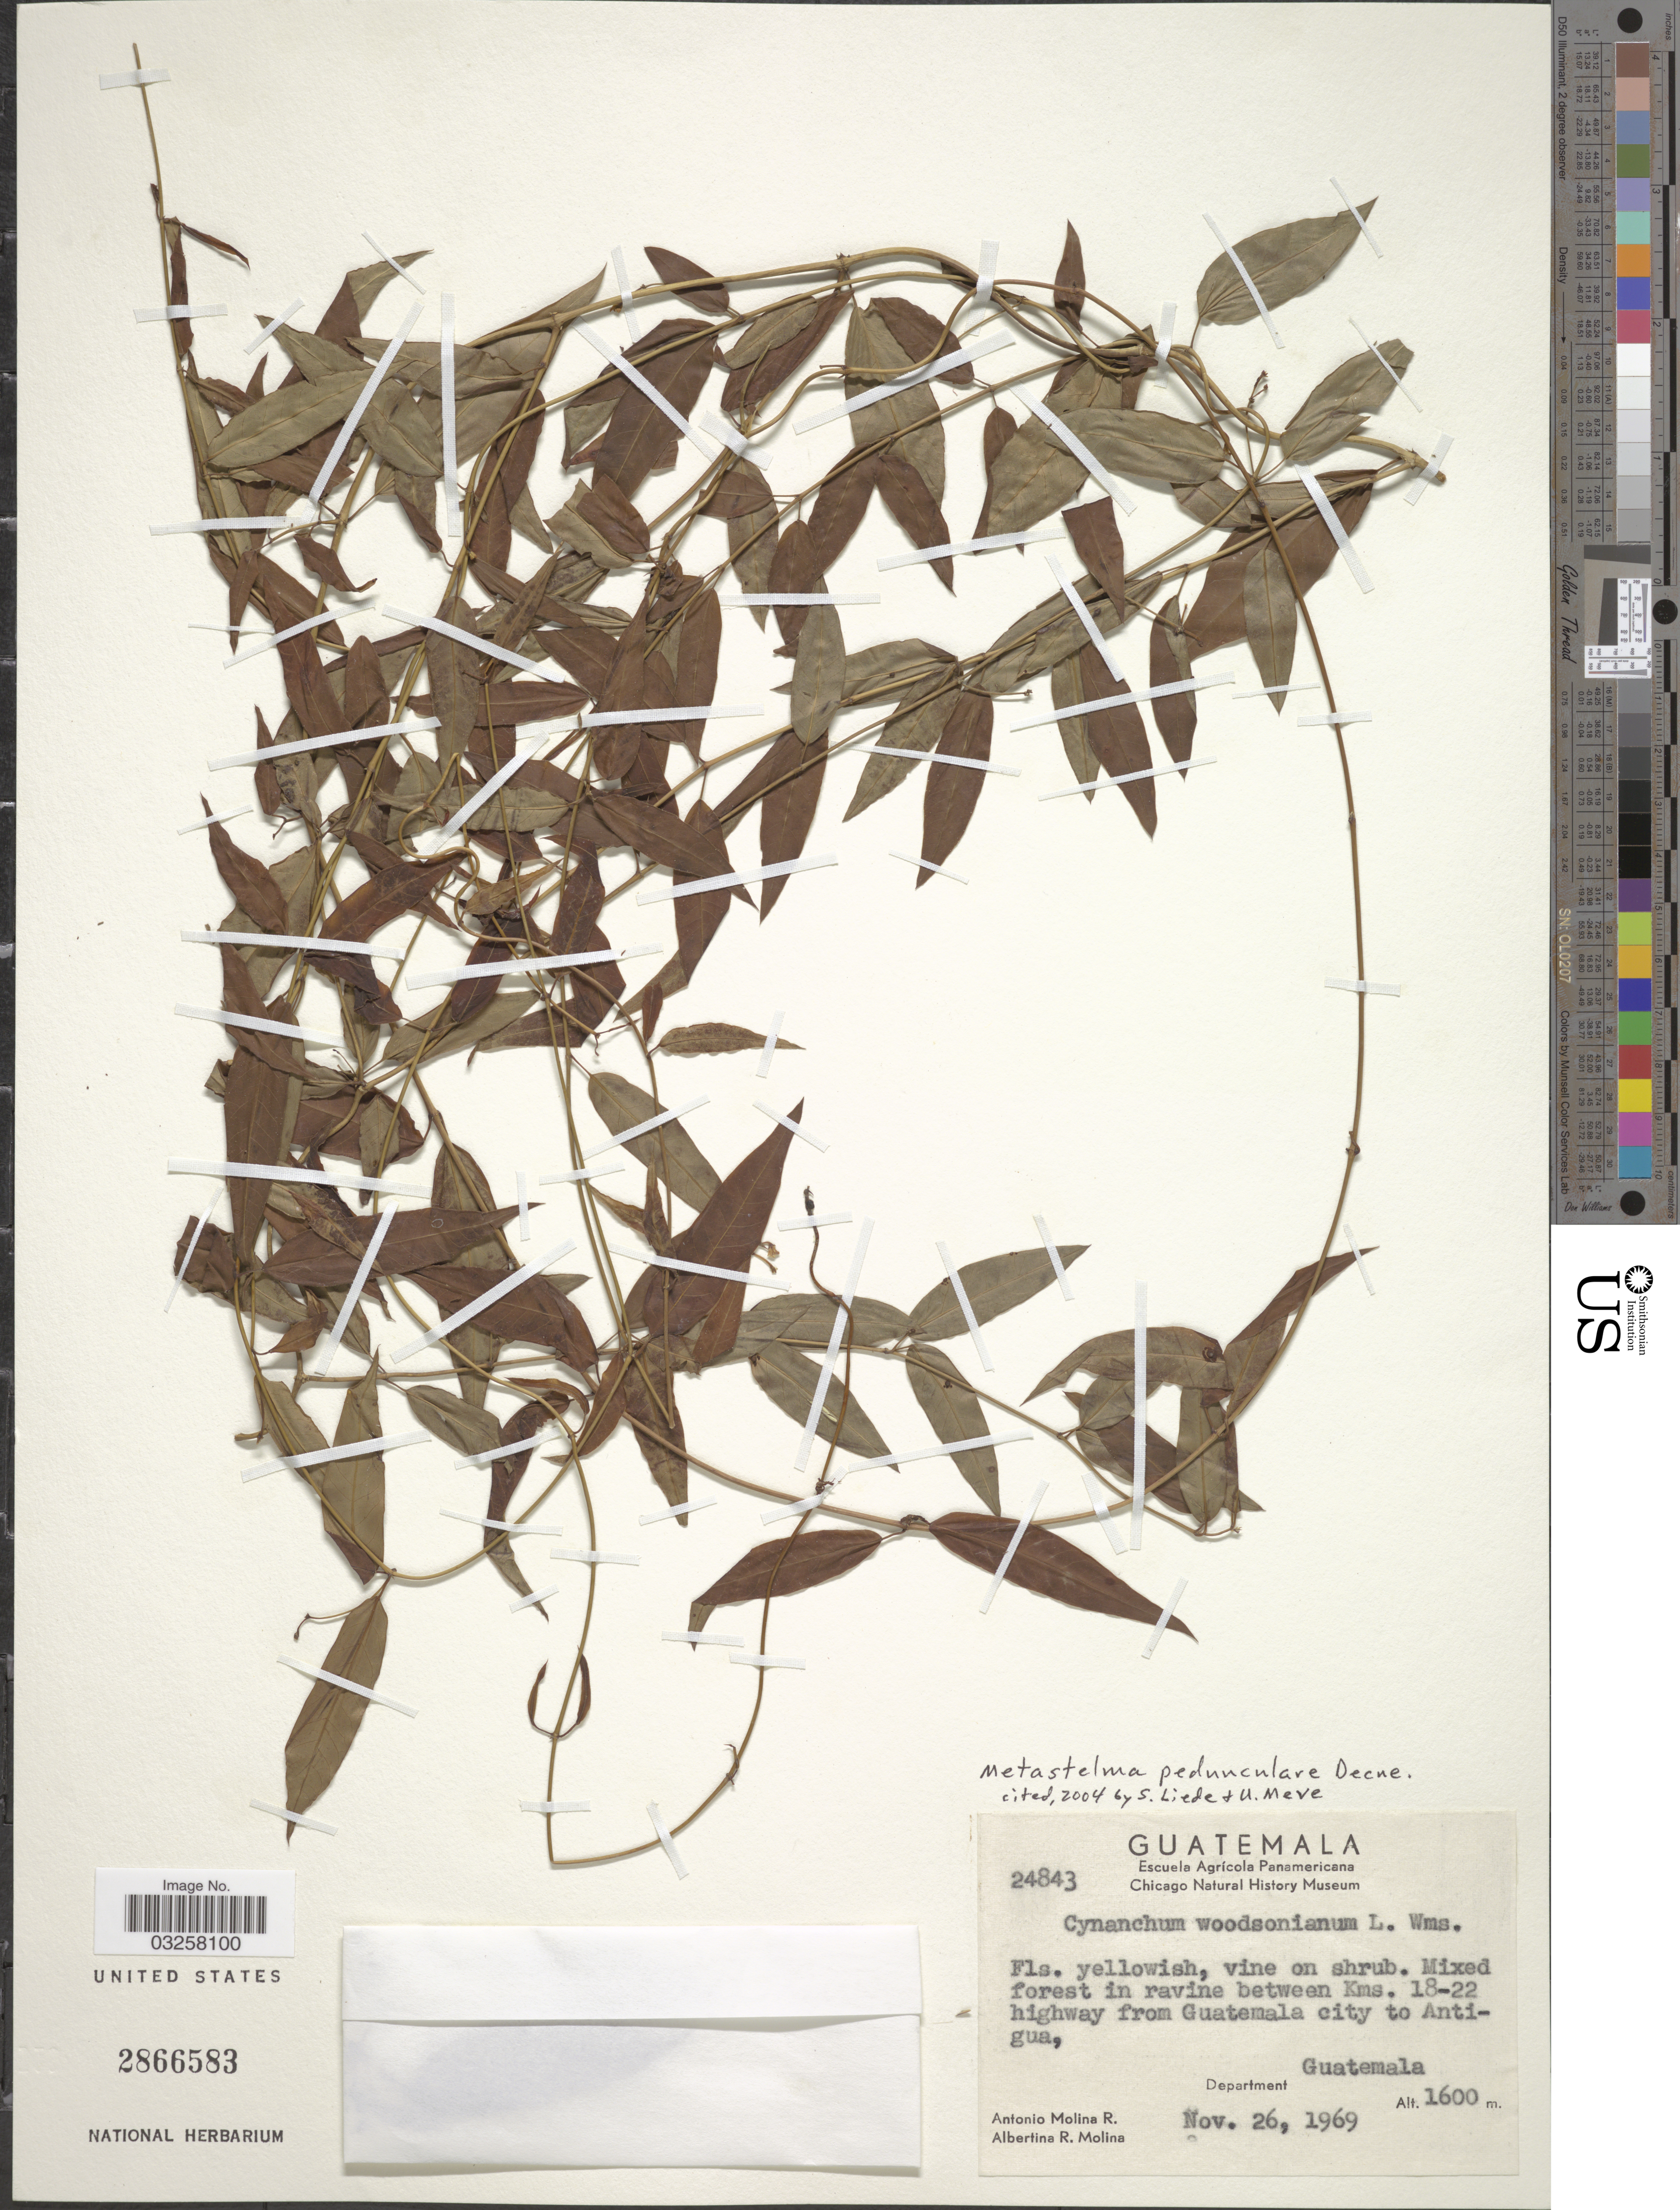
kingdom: Plantae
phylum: Tracheophyta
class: Magnoliopsida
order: Gentianales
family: Apocynaceae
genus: Metastelma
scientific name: Metastelma pedunculare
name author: Decne.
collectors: A. Molina R. & A. R. Molina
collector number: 24843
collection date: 1969-11-26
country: Guatemala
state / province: Guatemala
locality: Mixed forest in ravine between Kms. 18-22 highway from Guatemala city to Antigua, Department Guatemala.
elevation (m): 1600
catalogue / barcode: US 2866583